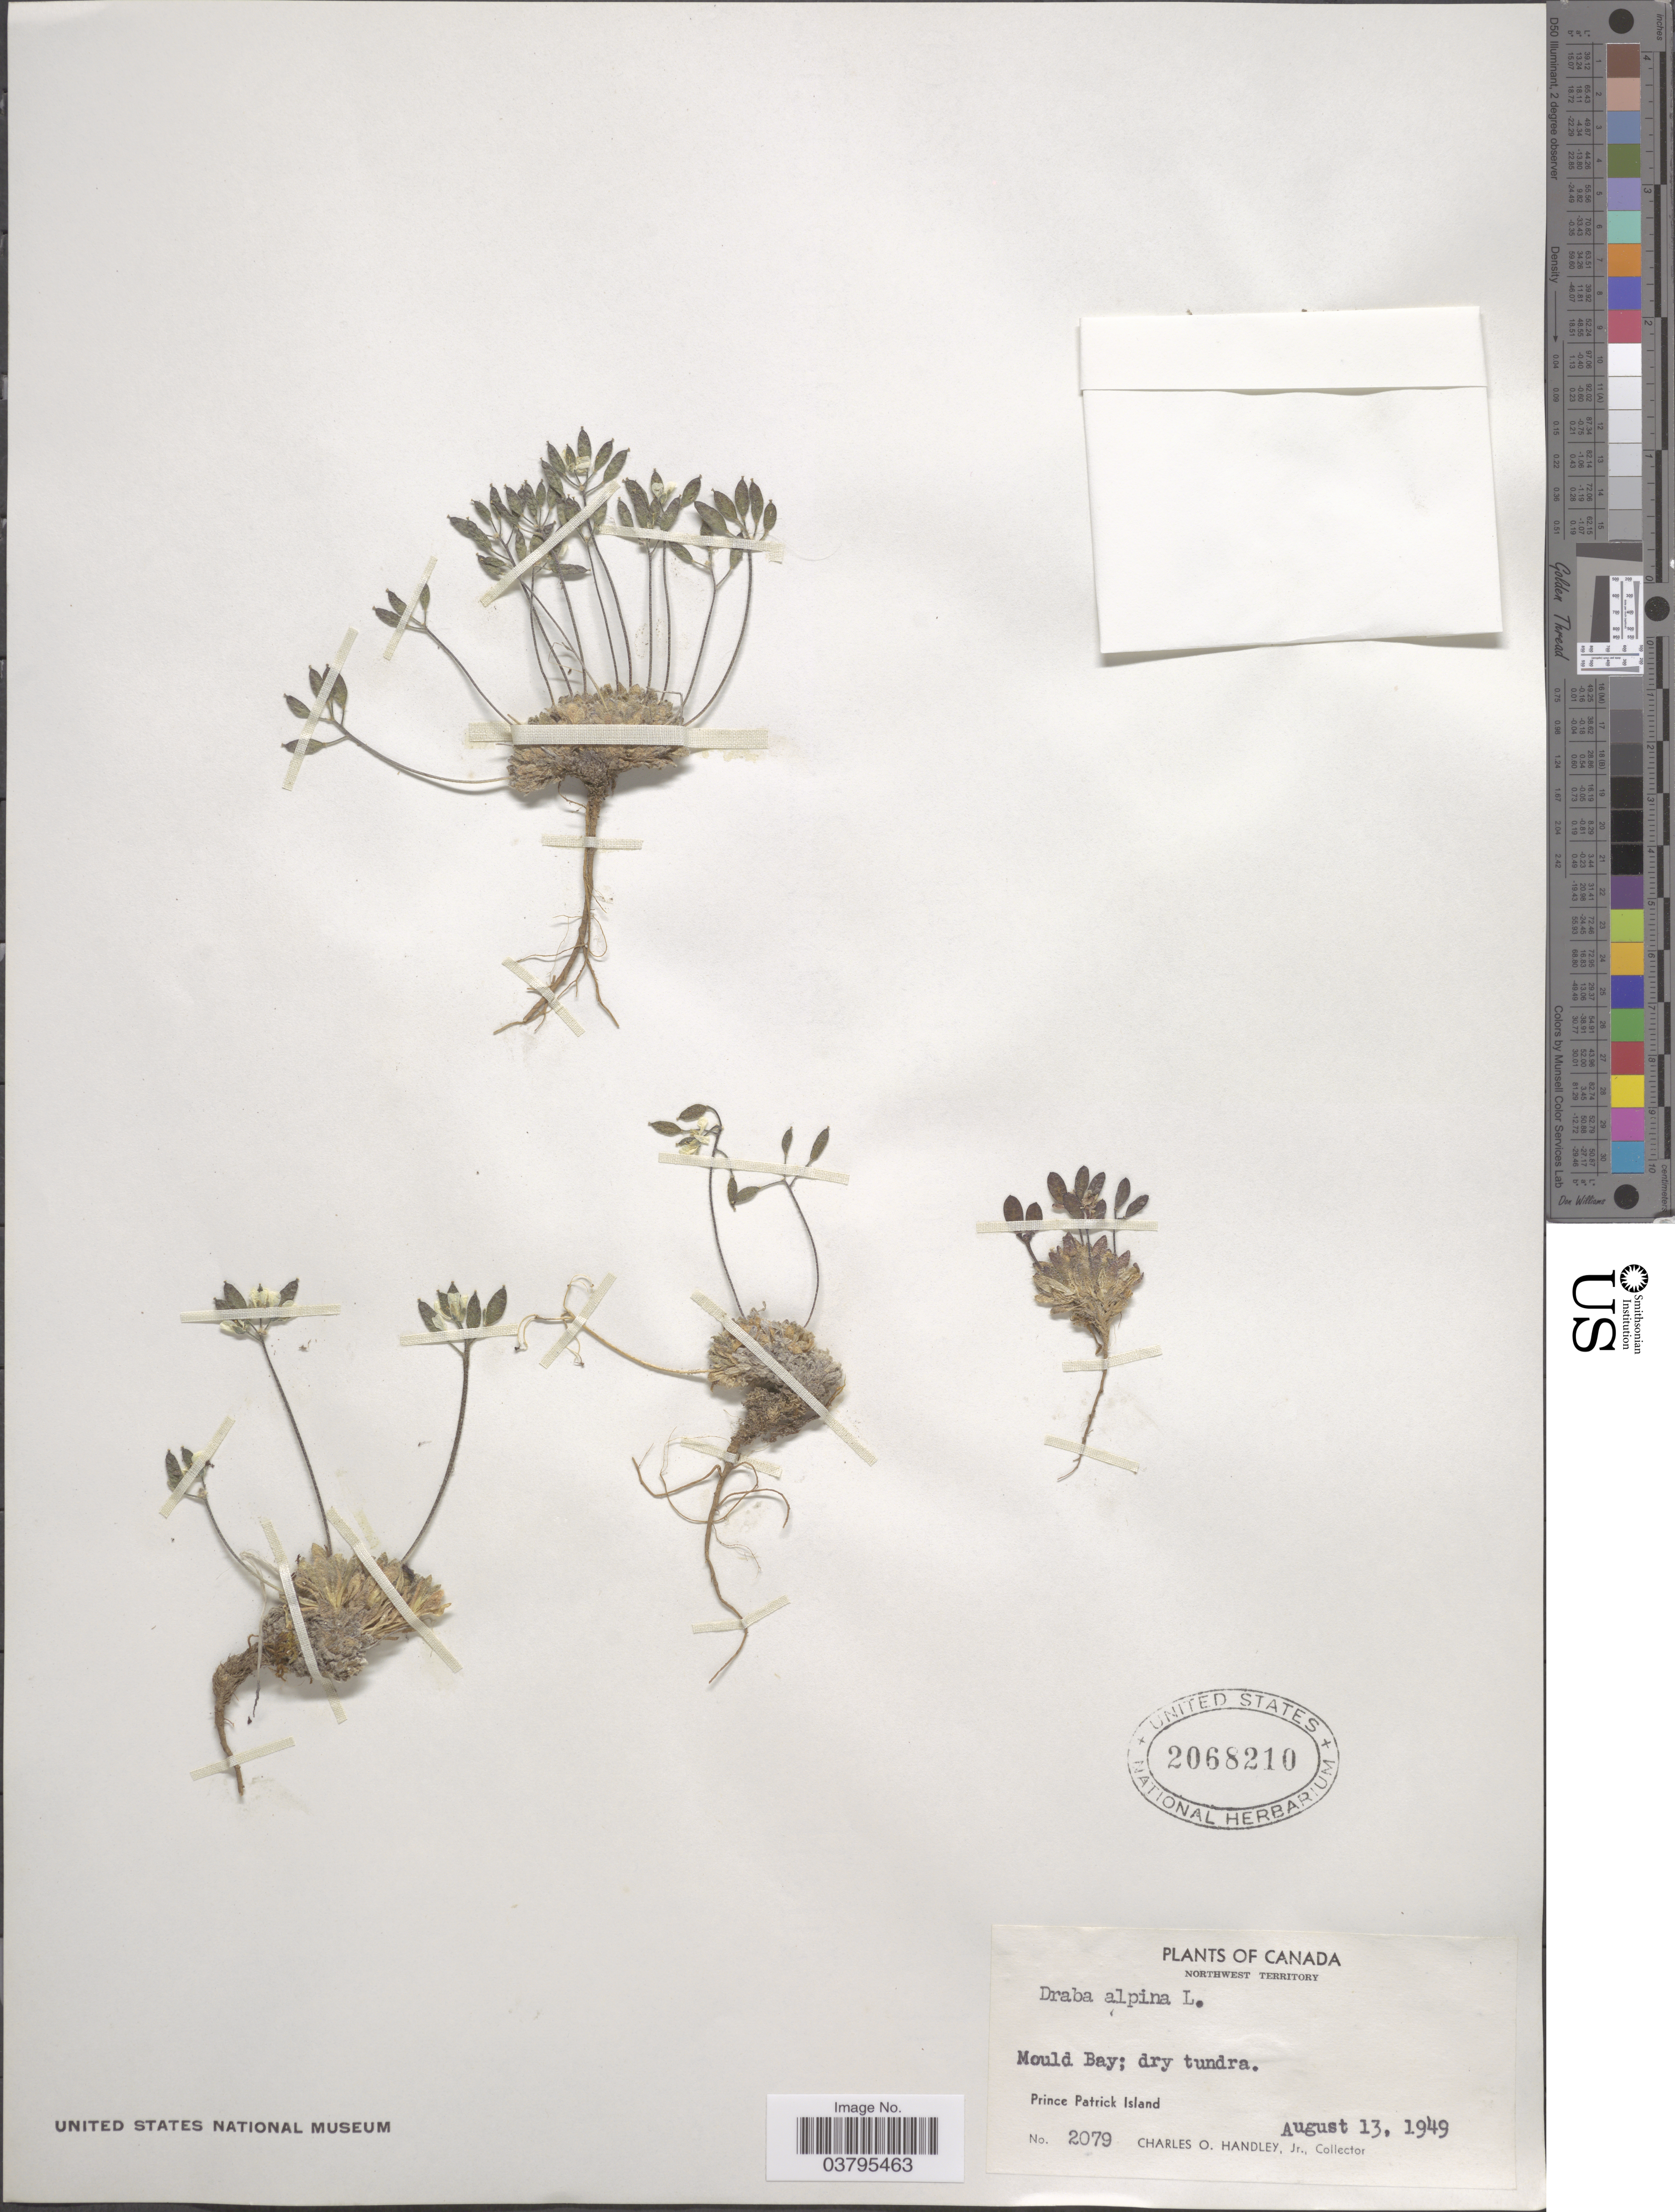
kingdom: Plantae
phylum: Tracheophyta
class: Magnoliopsida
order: Brassicales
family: Brassicaceae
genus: Draba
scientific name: Draba alpina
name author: L.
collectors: C. Handley Jr.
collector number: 2079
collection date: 1949-08-13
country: Canada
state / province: Northwest Territories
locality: Northwest Territory. Mould Bay; dry tundra. Prince Patrick Island.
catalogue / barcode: US 2068210